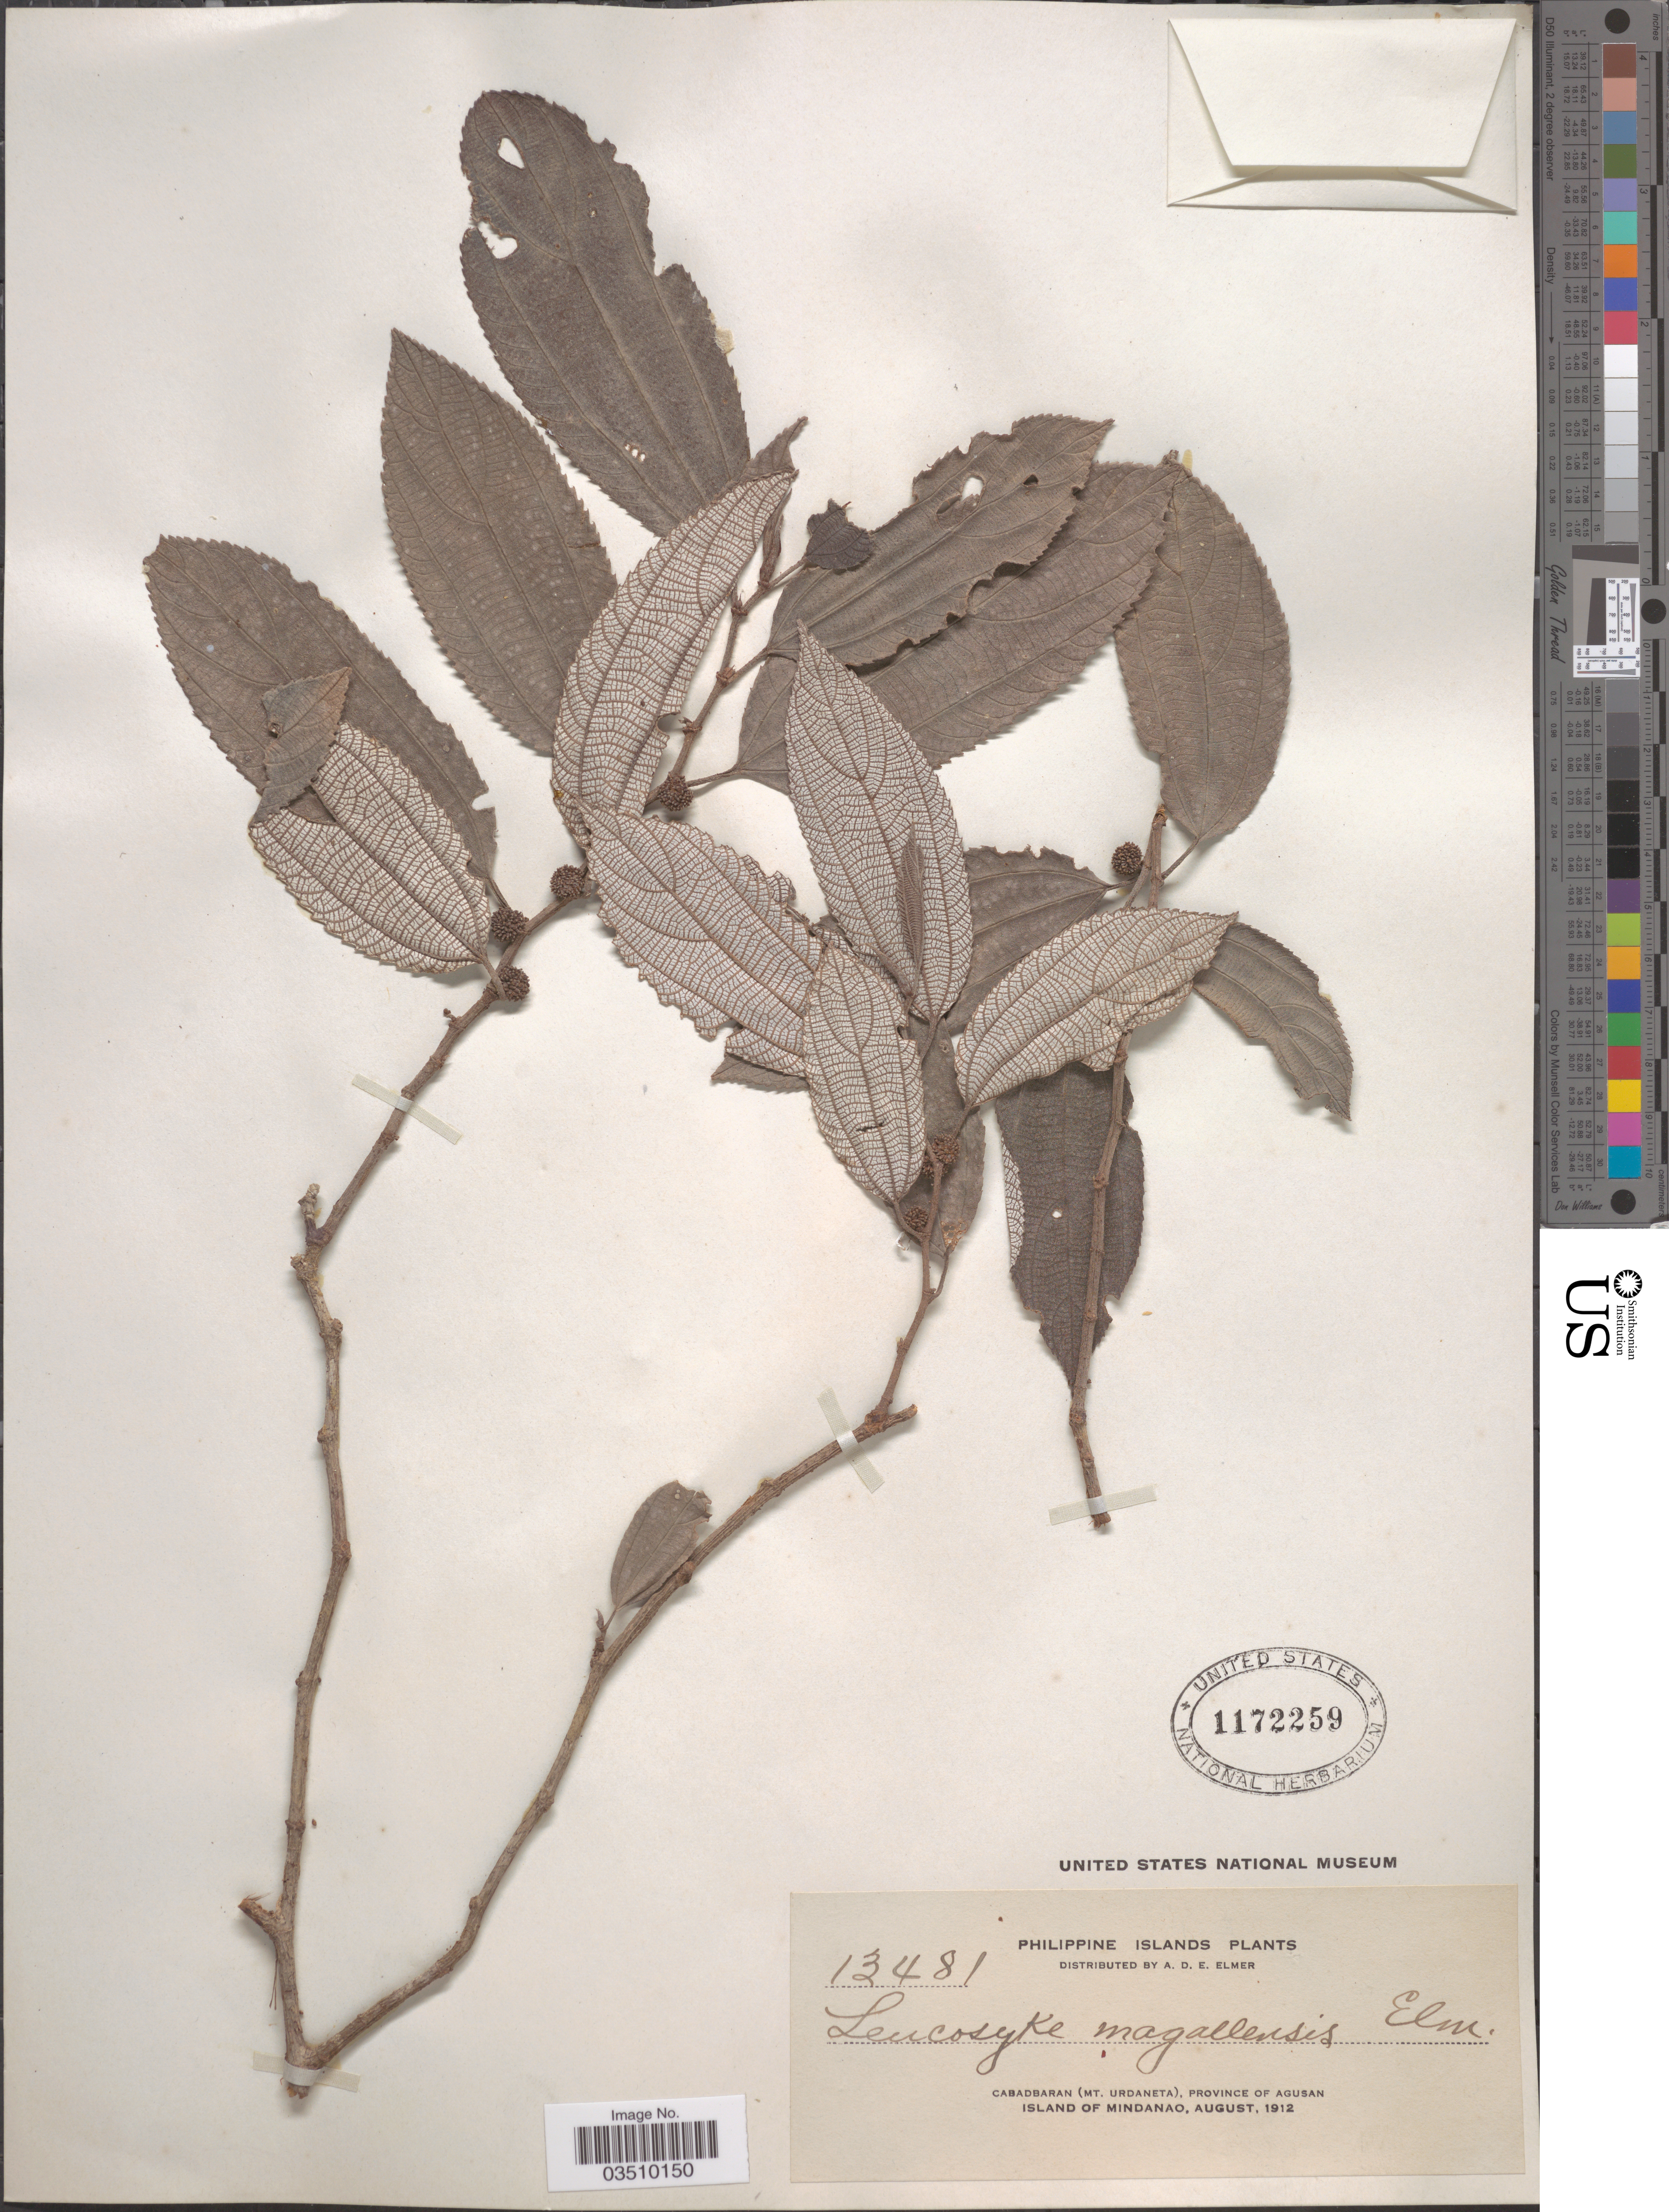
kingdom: Plantae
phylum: Tracheophyta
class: Magnoliopsida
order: Rosales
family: Urticaceae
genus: Leucosyke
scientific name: Leucosyke magallanensis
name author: Elmer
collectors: A. D. E. Elmer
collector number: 13481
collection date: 1912-08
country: Philippines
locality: Cabadbaran (Mt. Urdaneta), Province of Agusan. Island of Mindanao.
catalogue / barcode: US 1172259